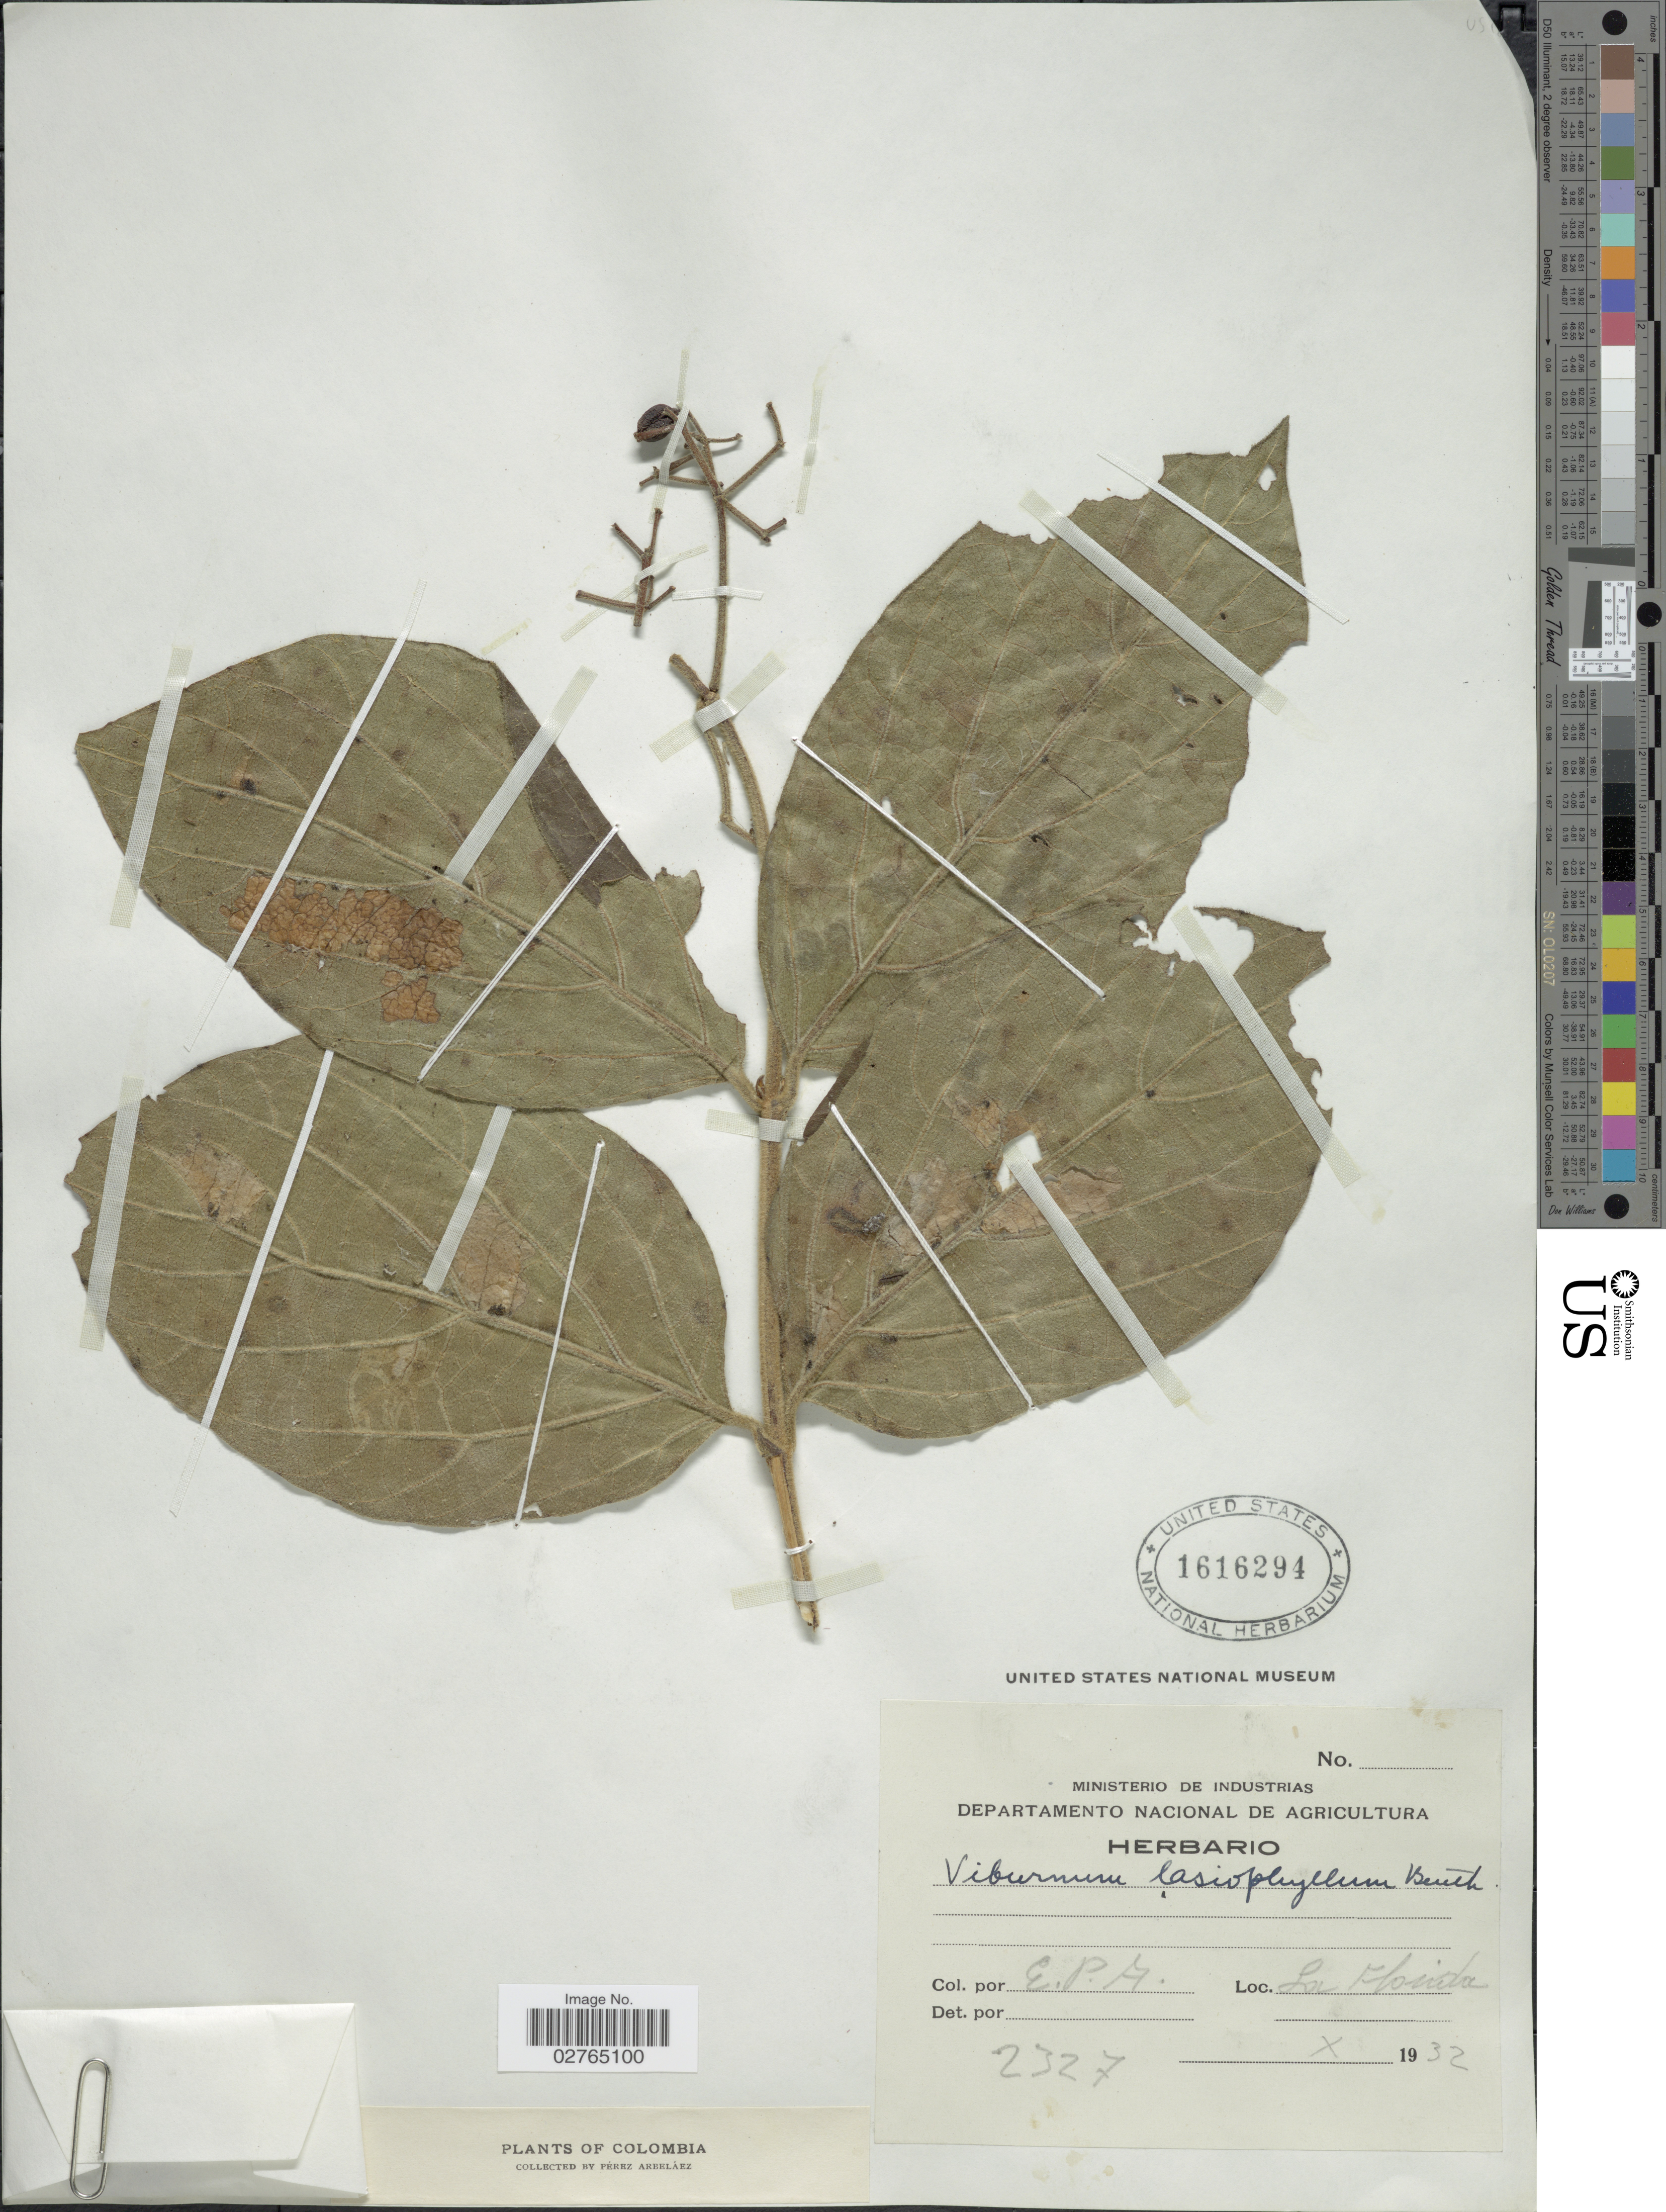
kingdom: Plantae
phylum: Tracheophyta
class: Magnoliopsida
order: Dipsacales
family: Viburnaceae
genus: Viburnum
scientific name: Viburnum lasiophyllum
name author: Benth.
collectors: E. Pérez Arbeláez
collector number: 2327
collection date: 1932-10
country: Colombia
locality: La Florida.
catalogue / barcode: US 1616294